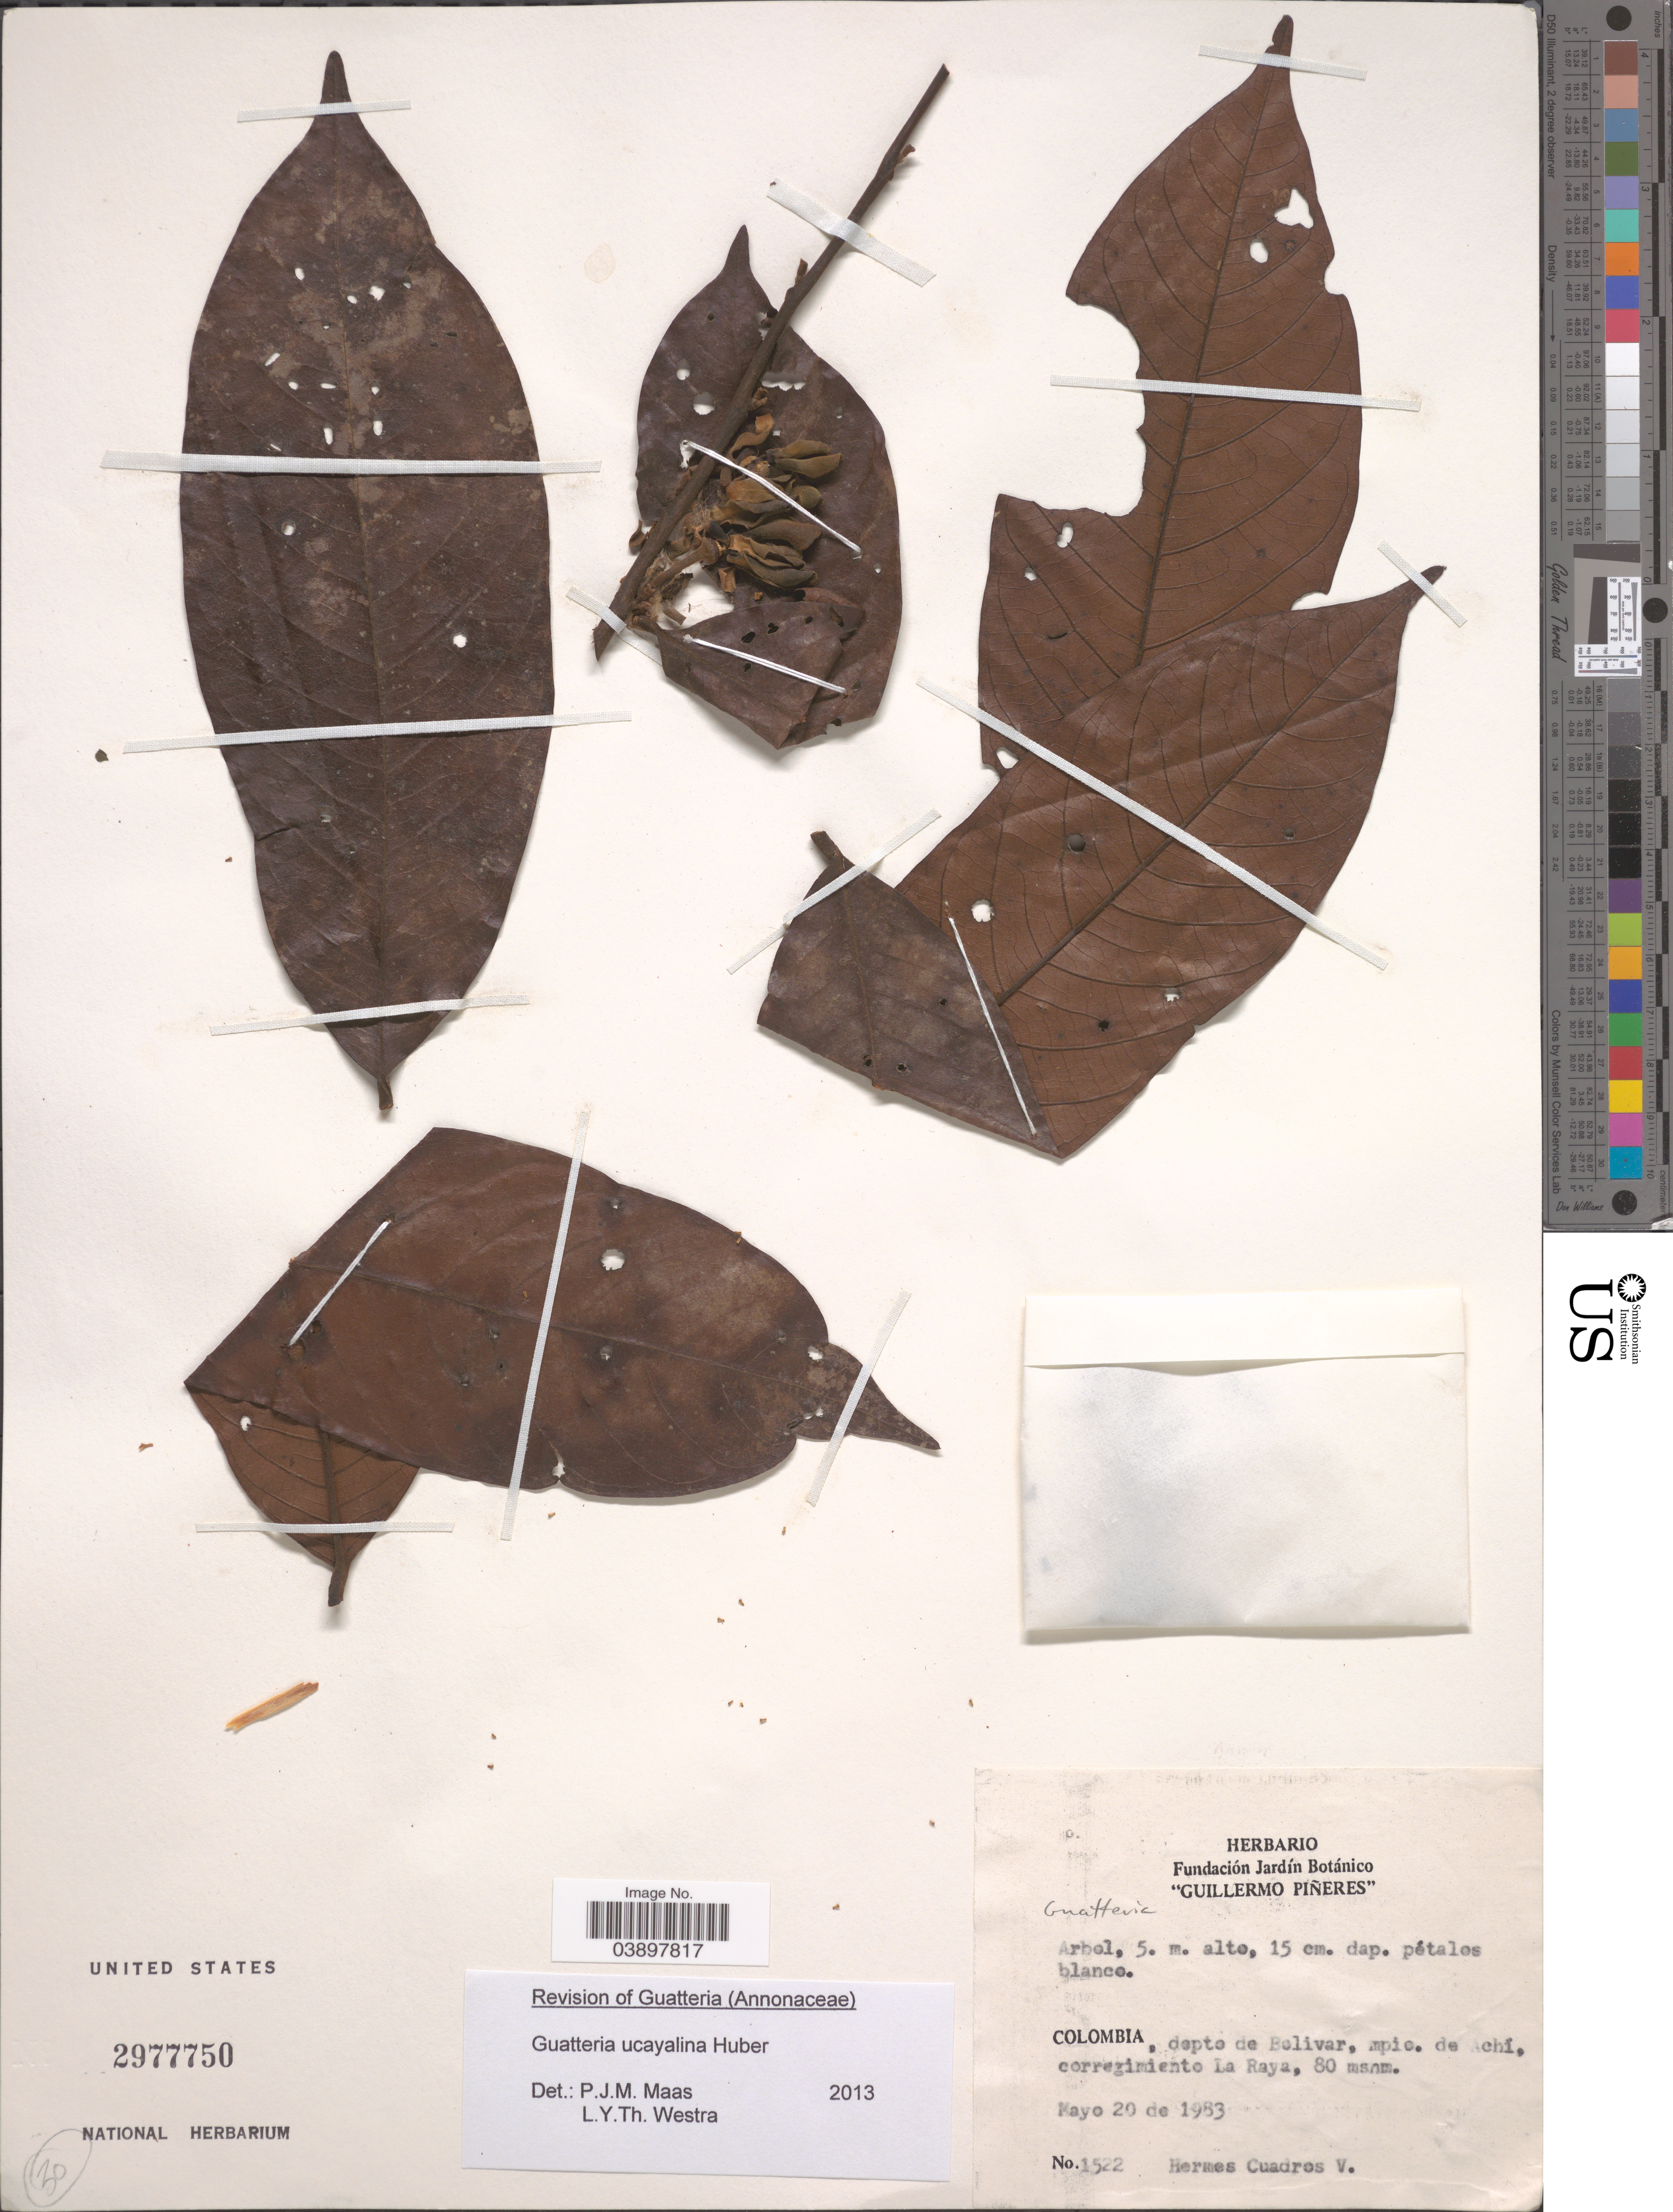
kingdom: Plantae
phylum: Tracheophyta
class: Magnoliopsida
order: Magnoliales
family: Annonaceae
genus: Guatteria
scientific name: Guatteria ucayalina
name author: Huber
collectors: H. Cuadros V.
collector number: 1522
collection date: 1983-05-20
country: Colombia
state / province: Bolívar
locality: Depto. de Bolivar, Mpio. de Achí, corregimiento La Raya.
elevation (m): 80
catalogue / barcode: US 2977750